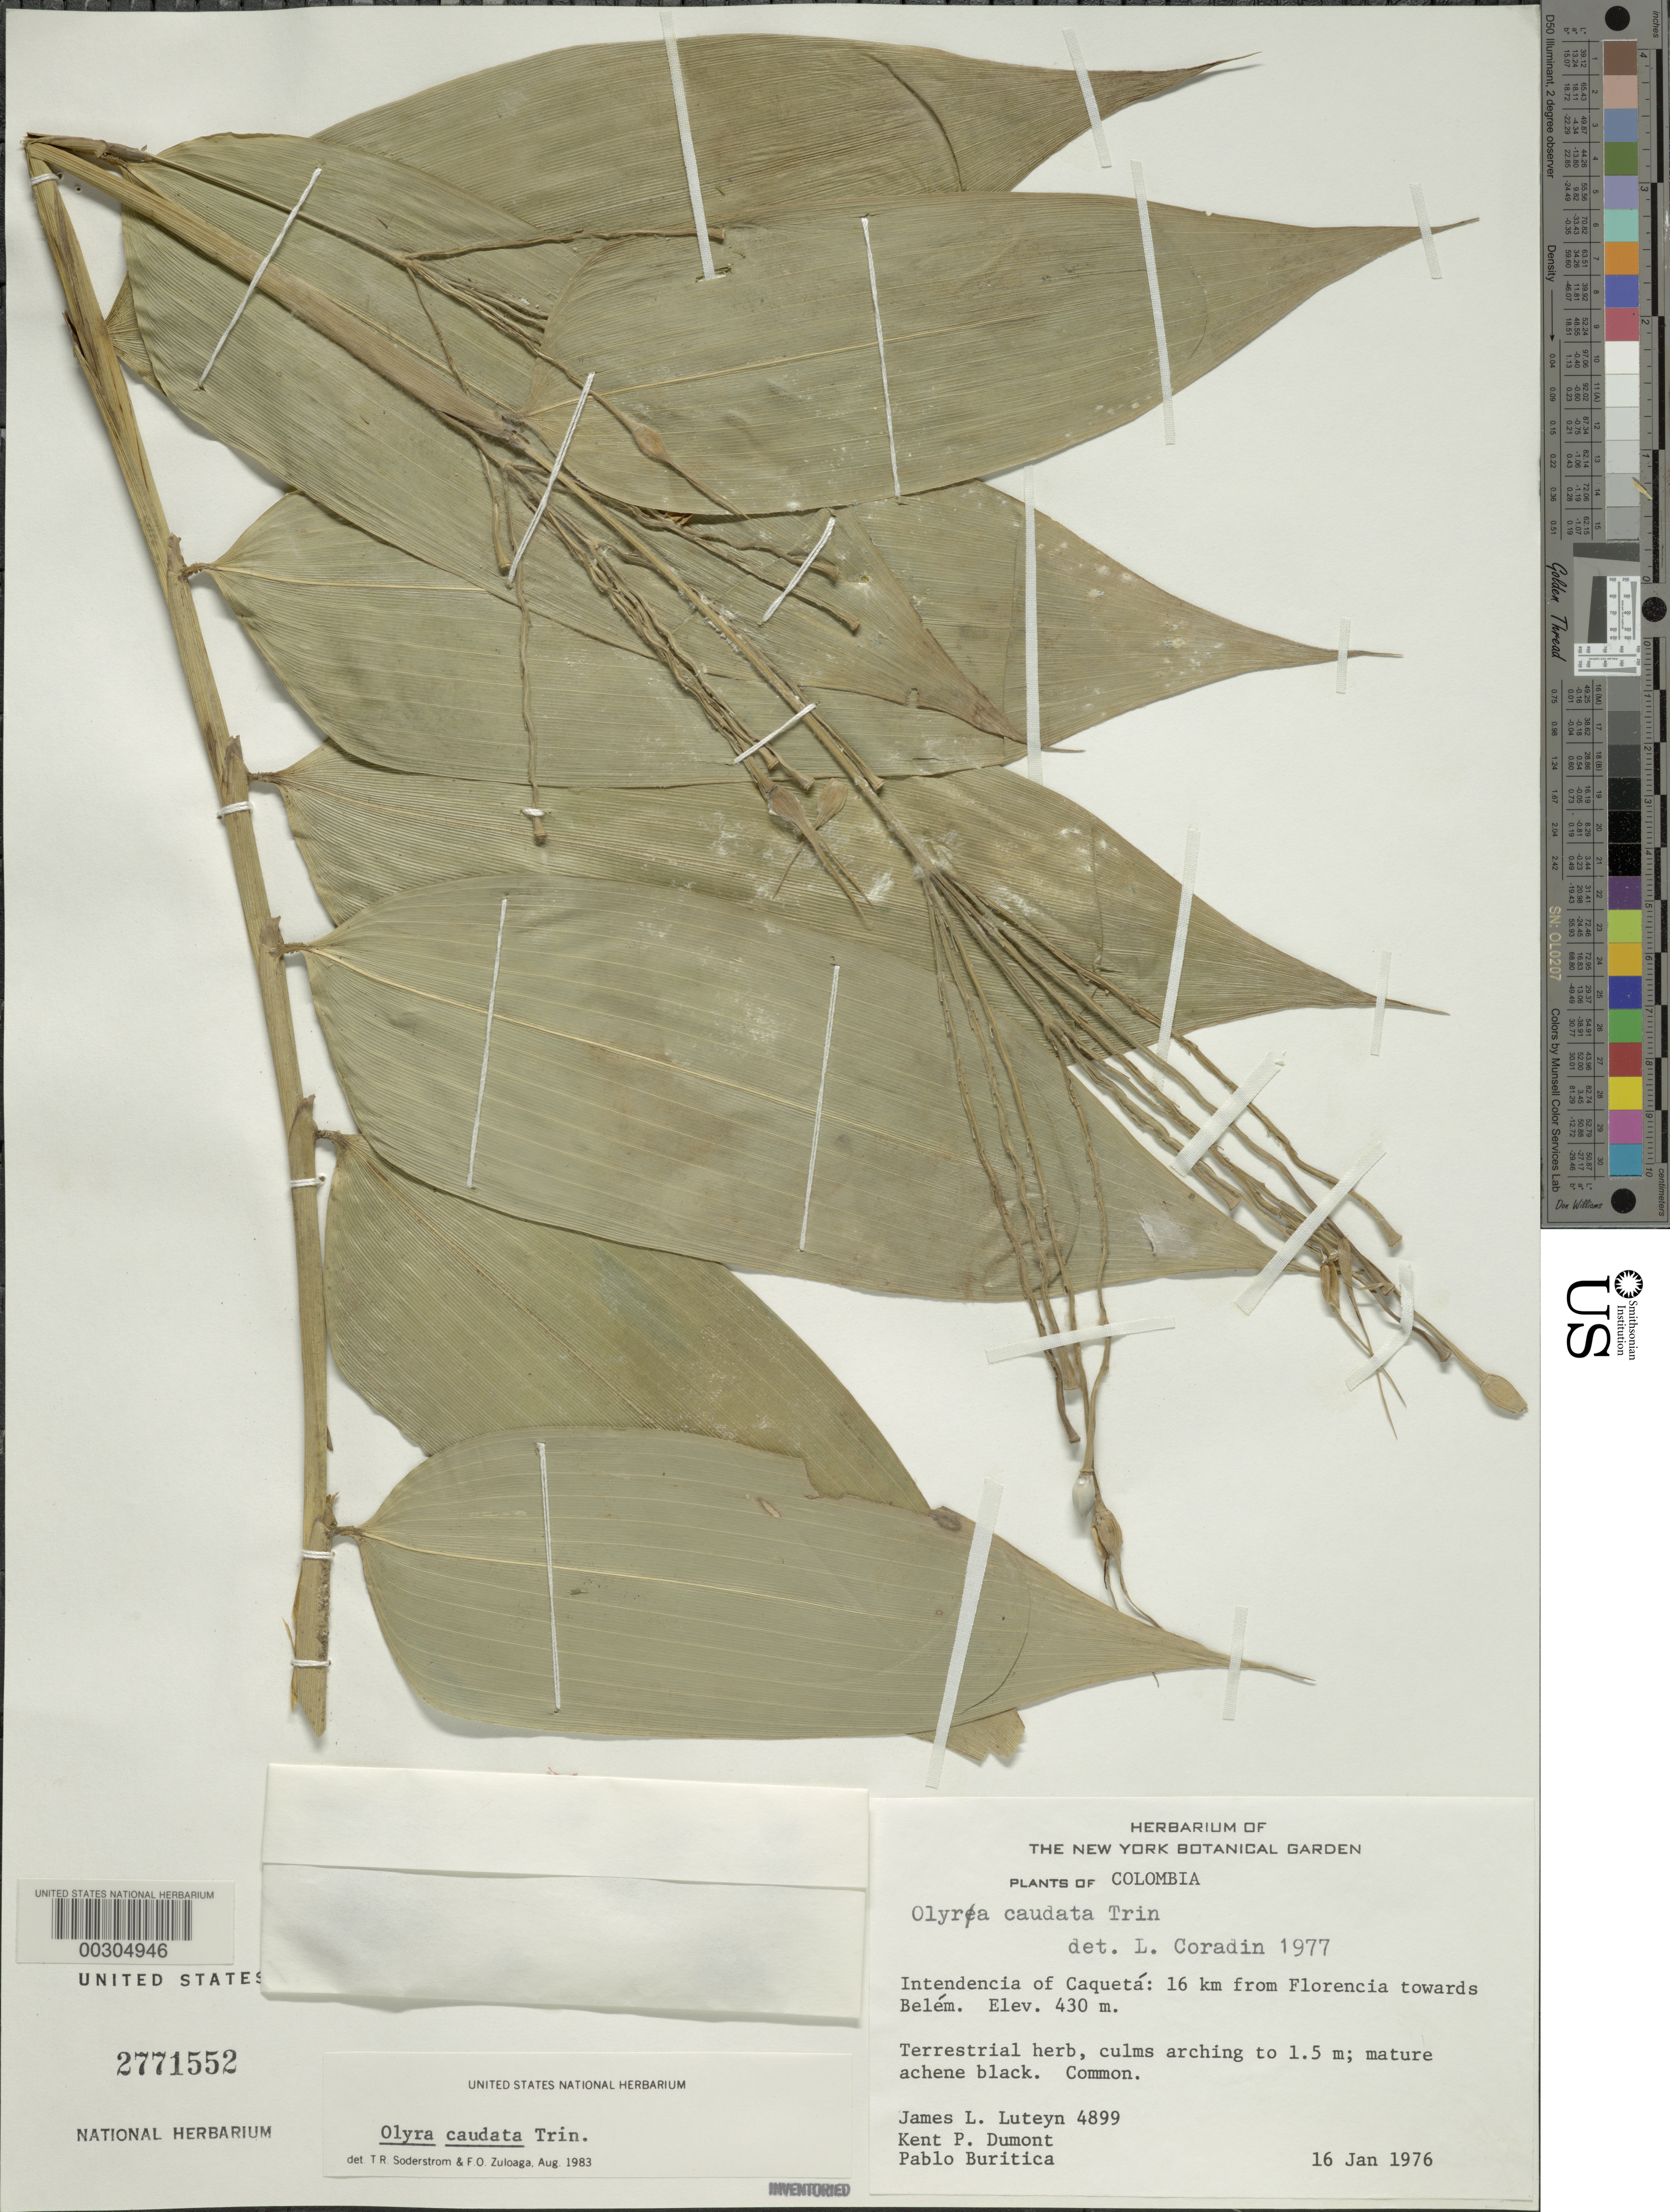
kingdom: Plantae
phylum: Tracheophyta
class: Liliopsida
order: Poales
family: Poaceae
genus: Olyra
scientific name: Olyra caudata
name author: Trin.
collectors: J. L. Luteyn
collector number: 4899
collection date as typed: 16 Jan 1976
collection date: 1976-01-16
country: Colombia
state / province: Caquetá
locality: Florencia, Belem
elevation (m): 430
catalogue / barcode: US 2771552